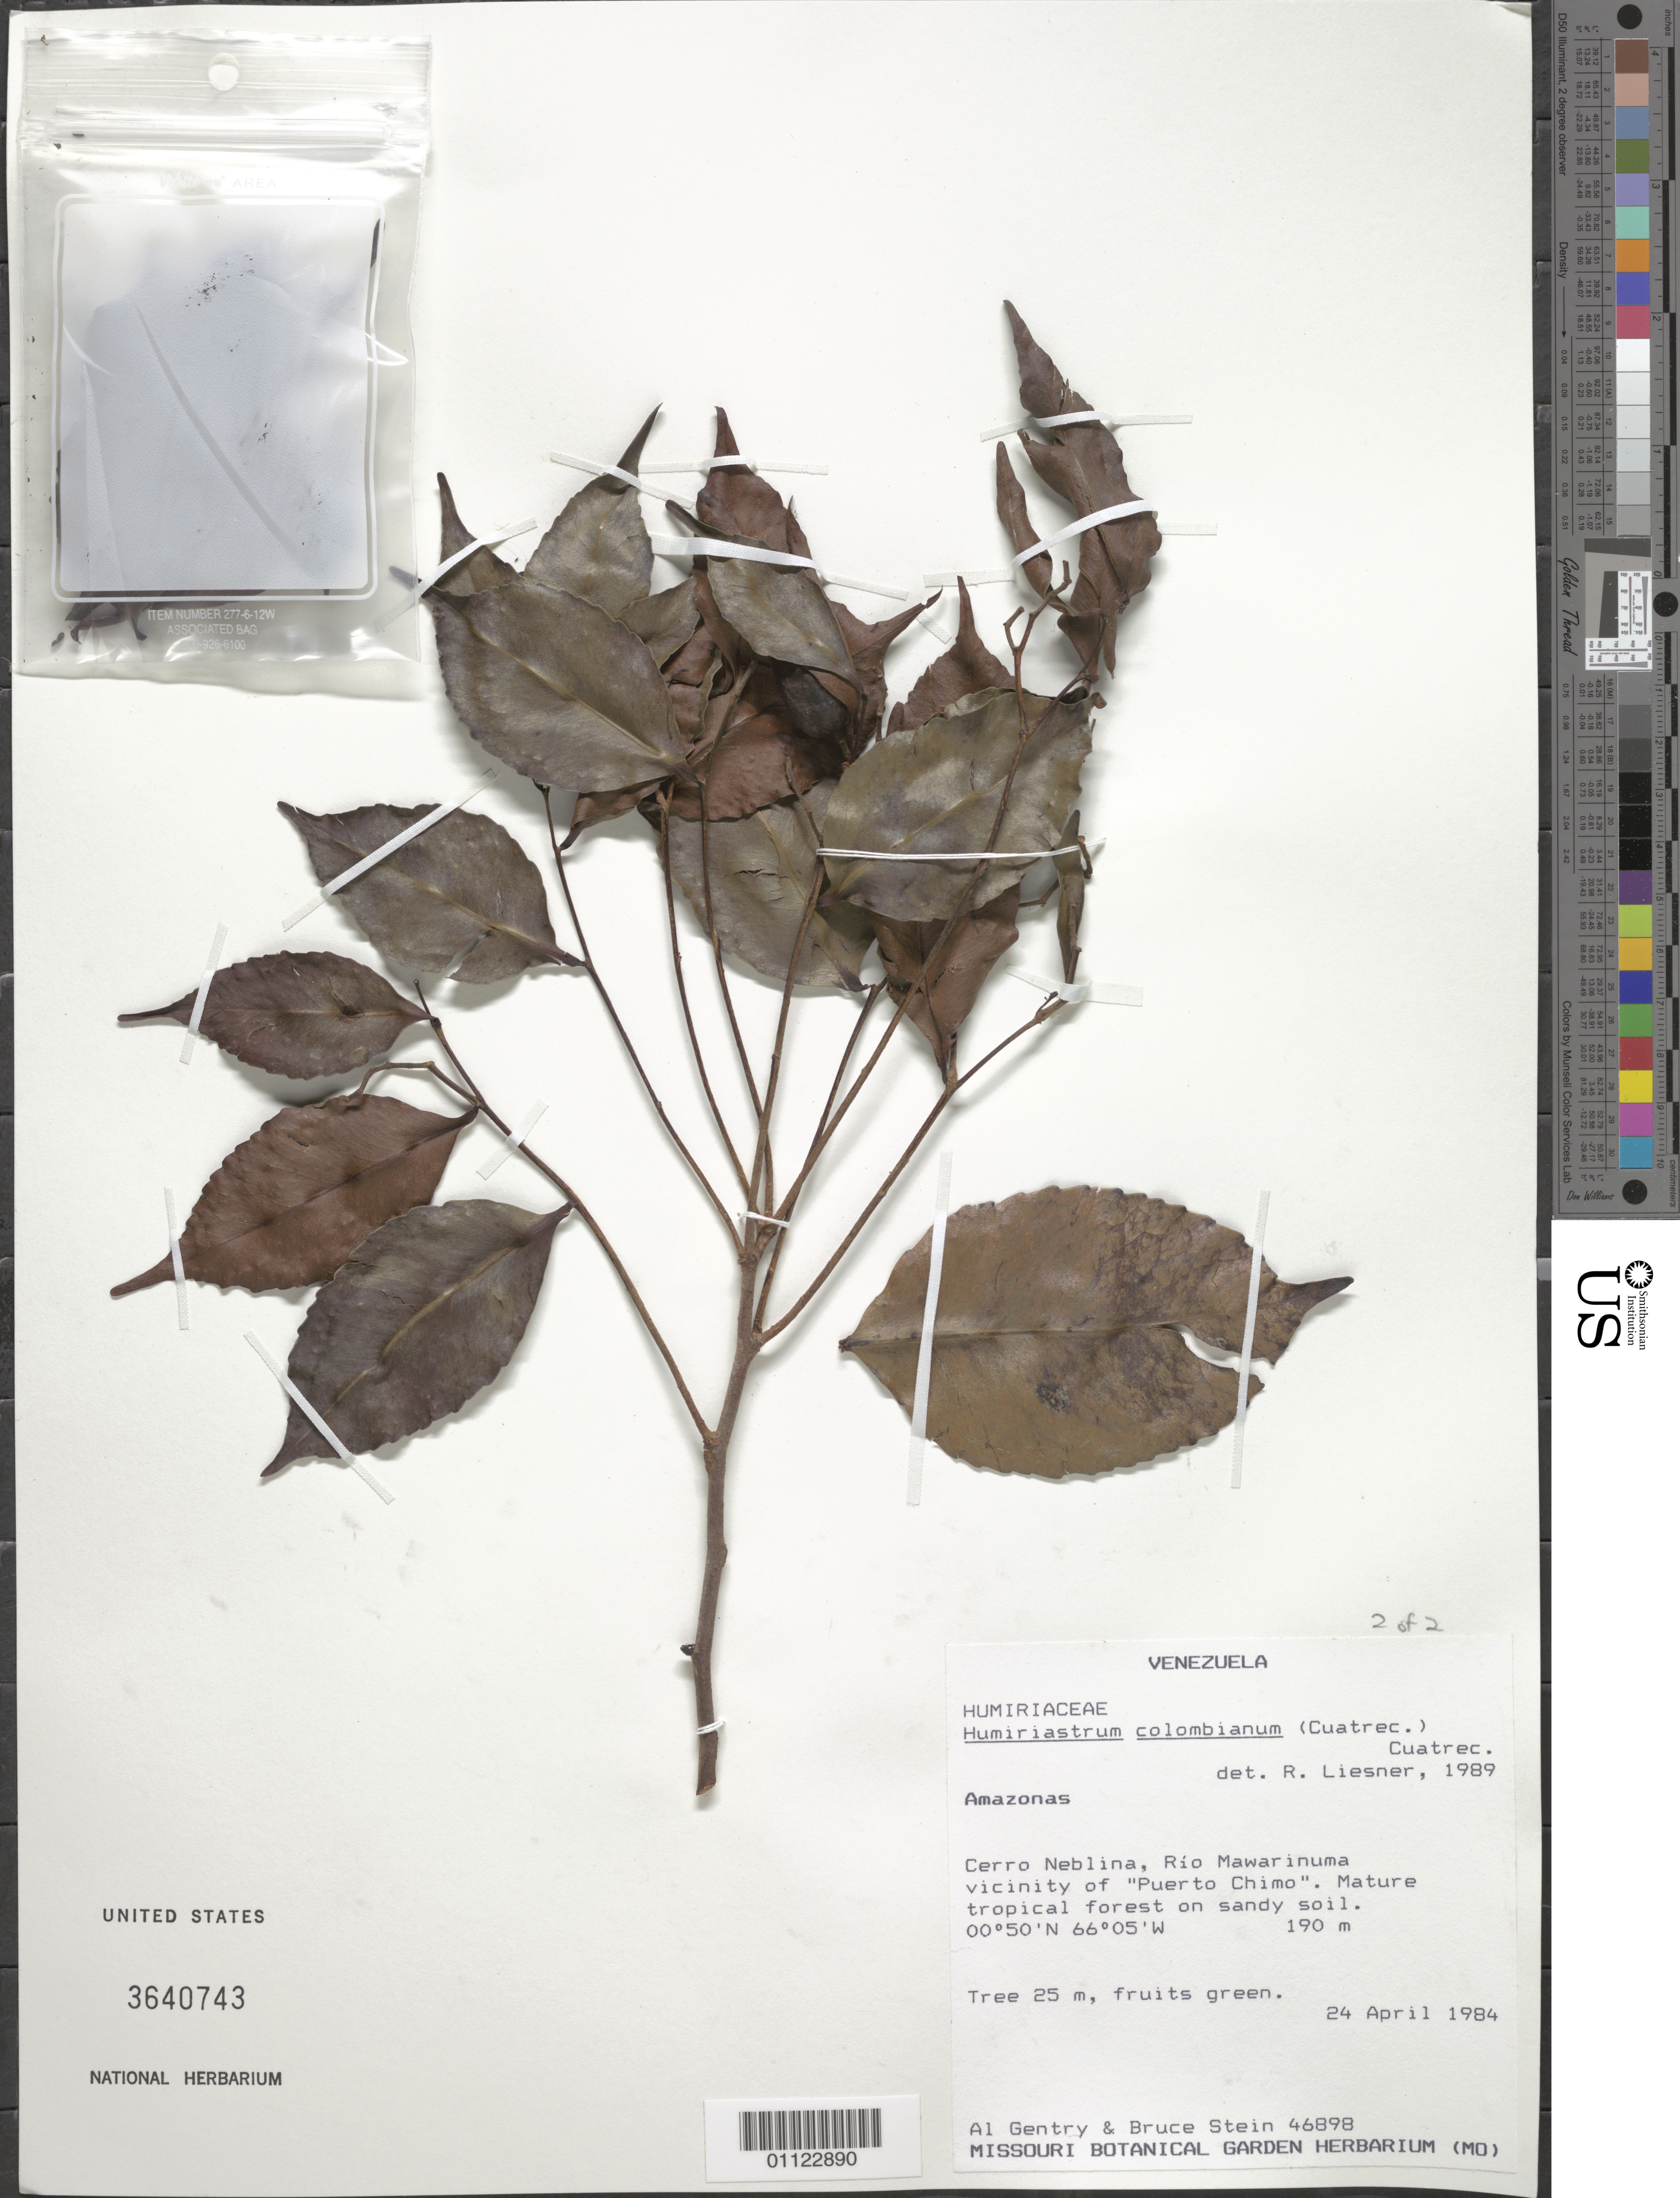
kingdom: Plantae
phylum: Tracheophyta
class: Magnoliopsida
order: Malpighiales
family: Humiriaceae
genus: Humiriastrum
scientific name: Humiriastrum colombianum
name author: (Cuatrec.) Cuatrec.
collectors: A. H. Gentry & B. A. Stein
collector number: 46898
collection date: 1984-04-24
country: Venezuela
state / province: Amazonas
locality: Cerro Neblina, Río Mawarinuma vicinity of "Puerto Chimo".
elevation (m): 190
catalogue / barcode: US 3640743